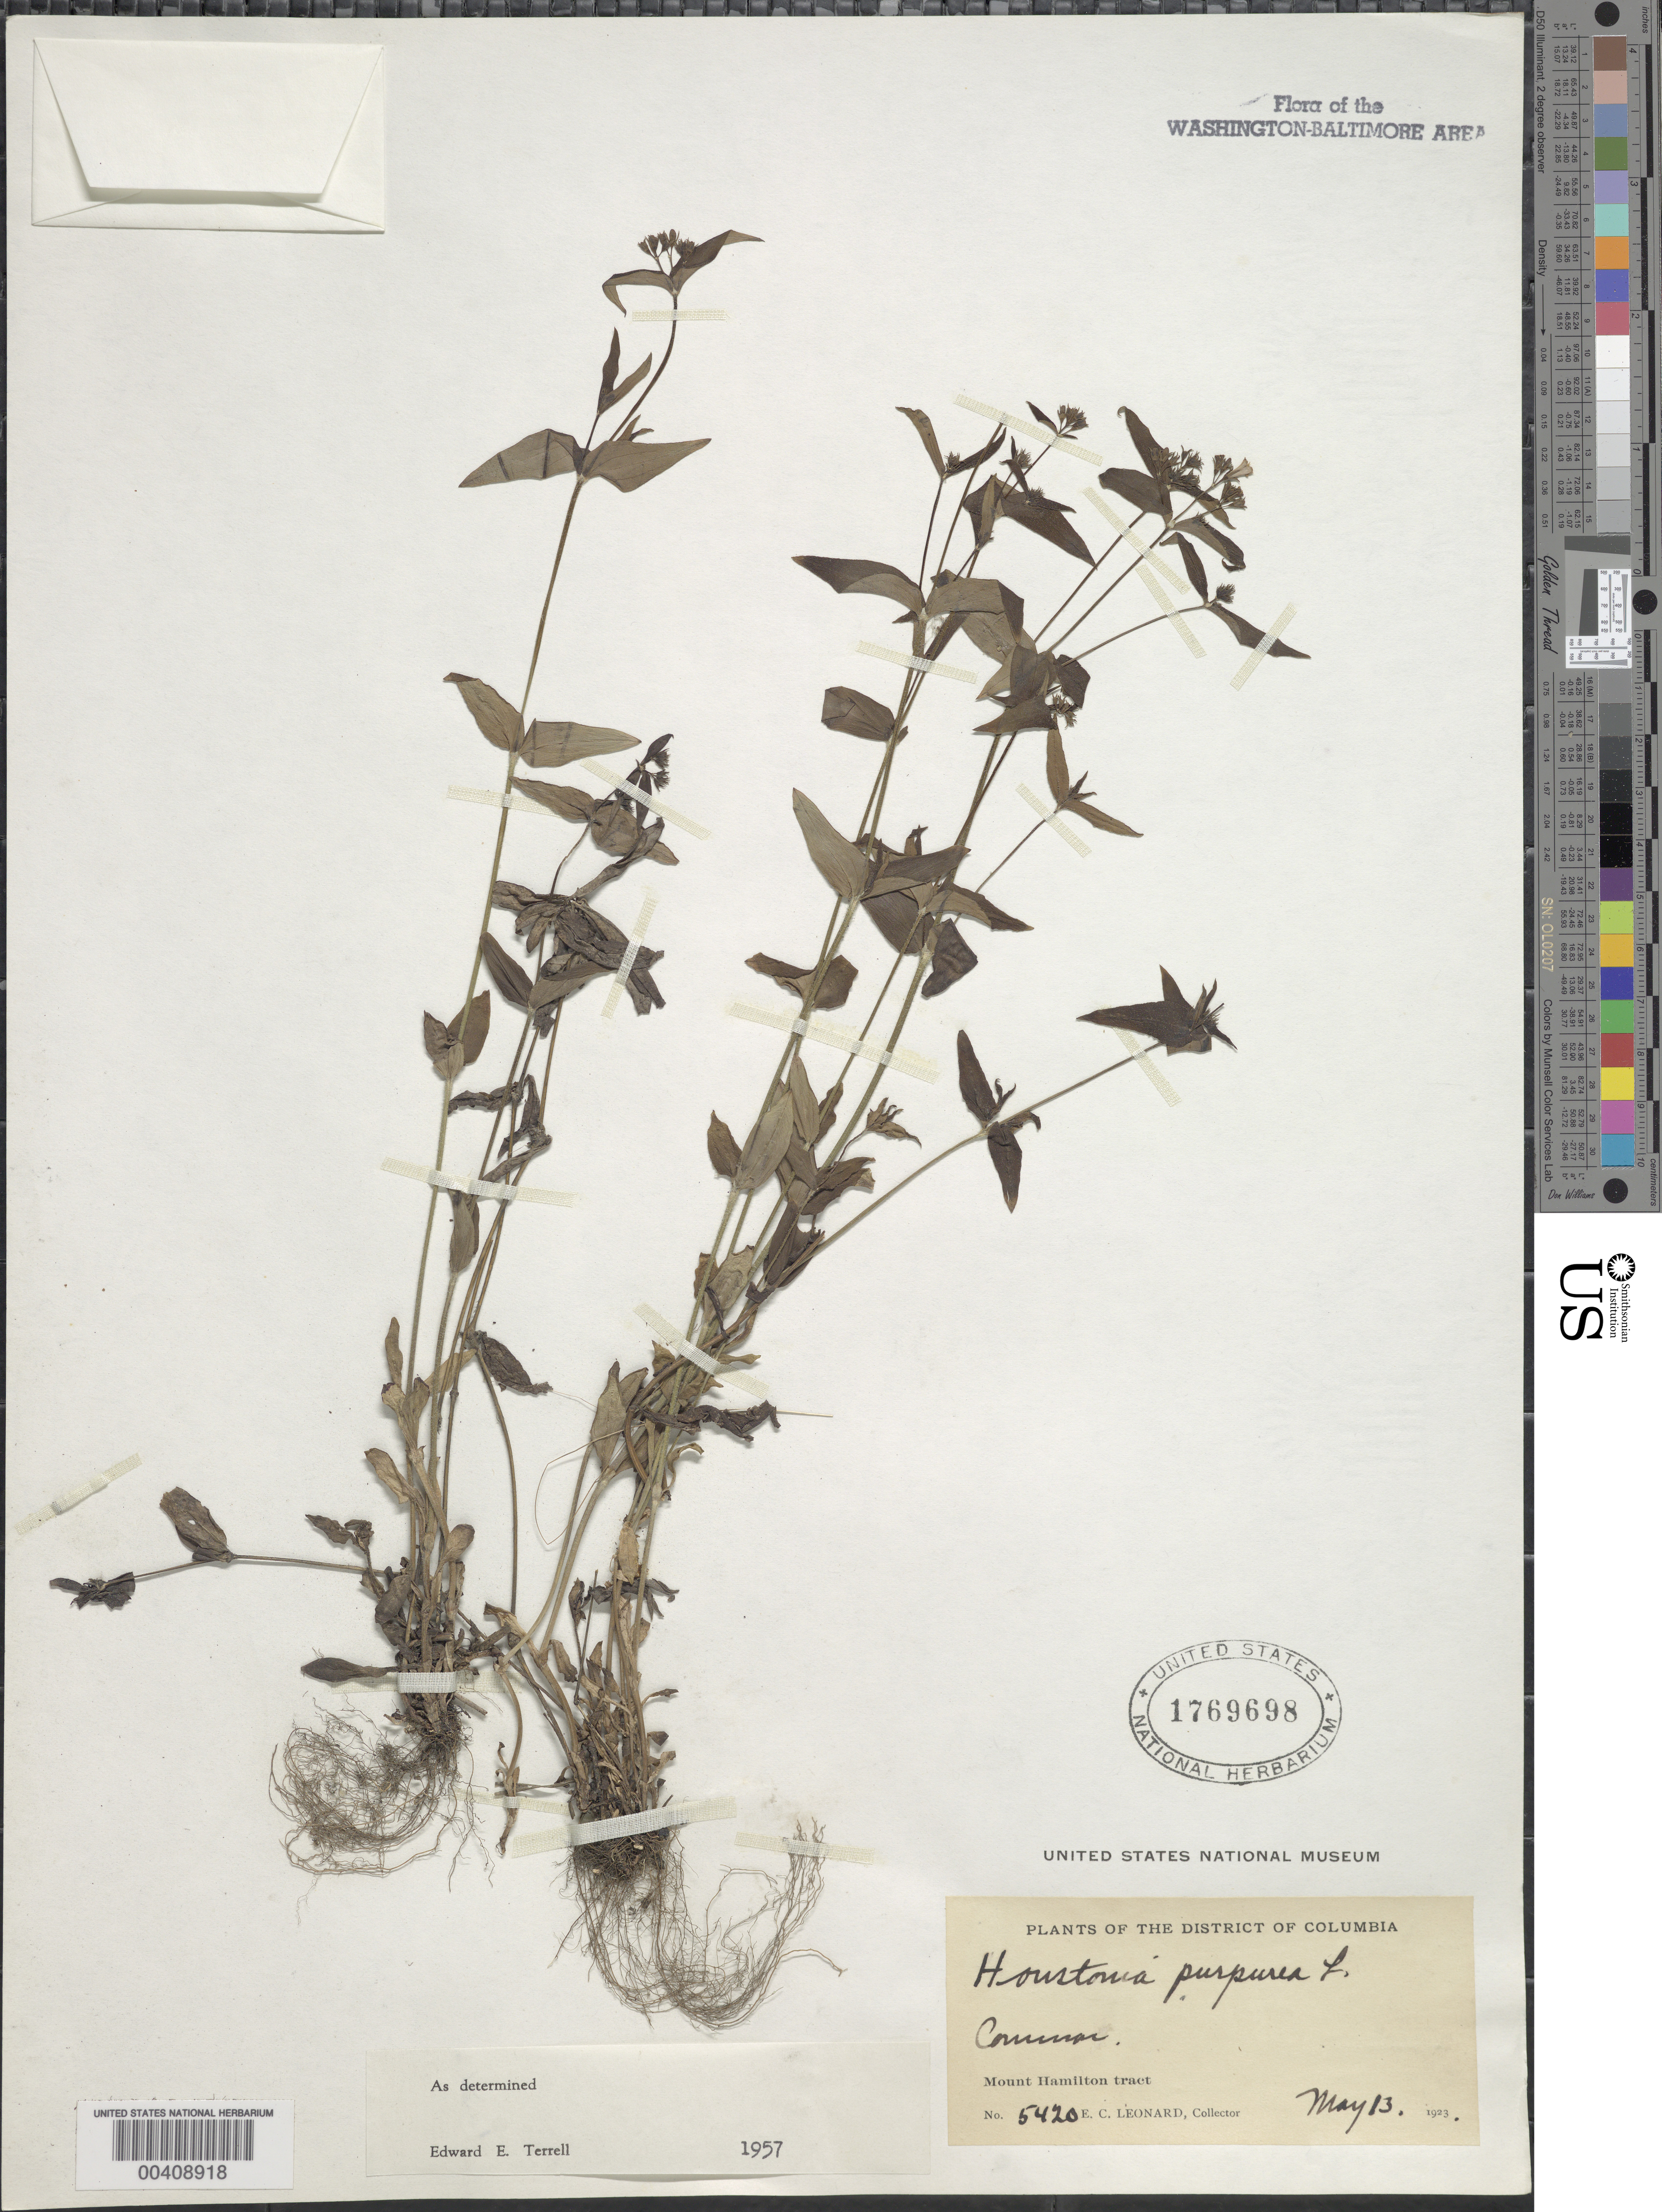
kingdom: Plantae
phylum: Tracheophyta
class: Magnoliopsida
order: Gentianales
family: Rubiaceae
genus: Houstonia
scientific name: Houstonia purpurea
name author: L.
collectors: E. C. Leonard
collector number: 5420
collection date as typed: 13 May 1923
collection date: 1923-05-13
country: United States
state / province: District of Columbia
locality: Mt. Hamilton Tract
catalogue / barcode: US 1769698